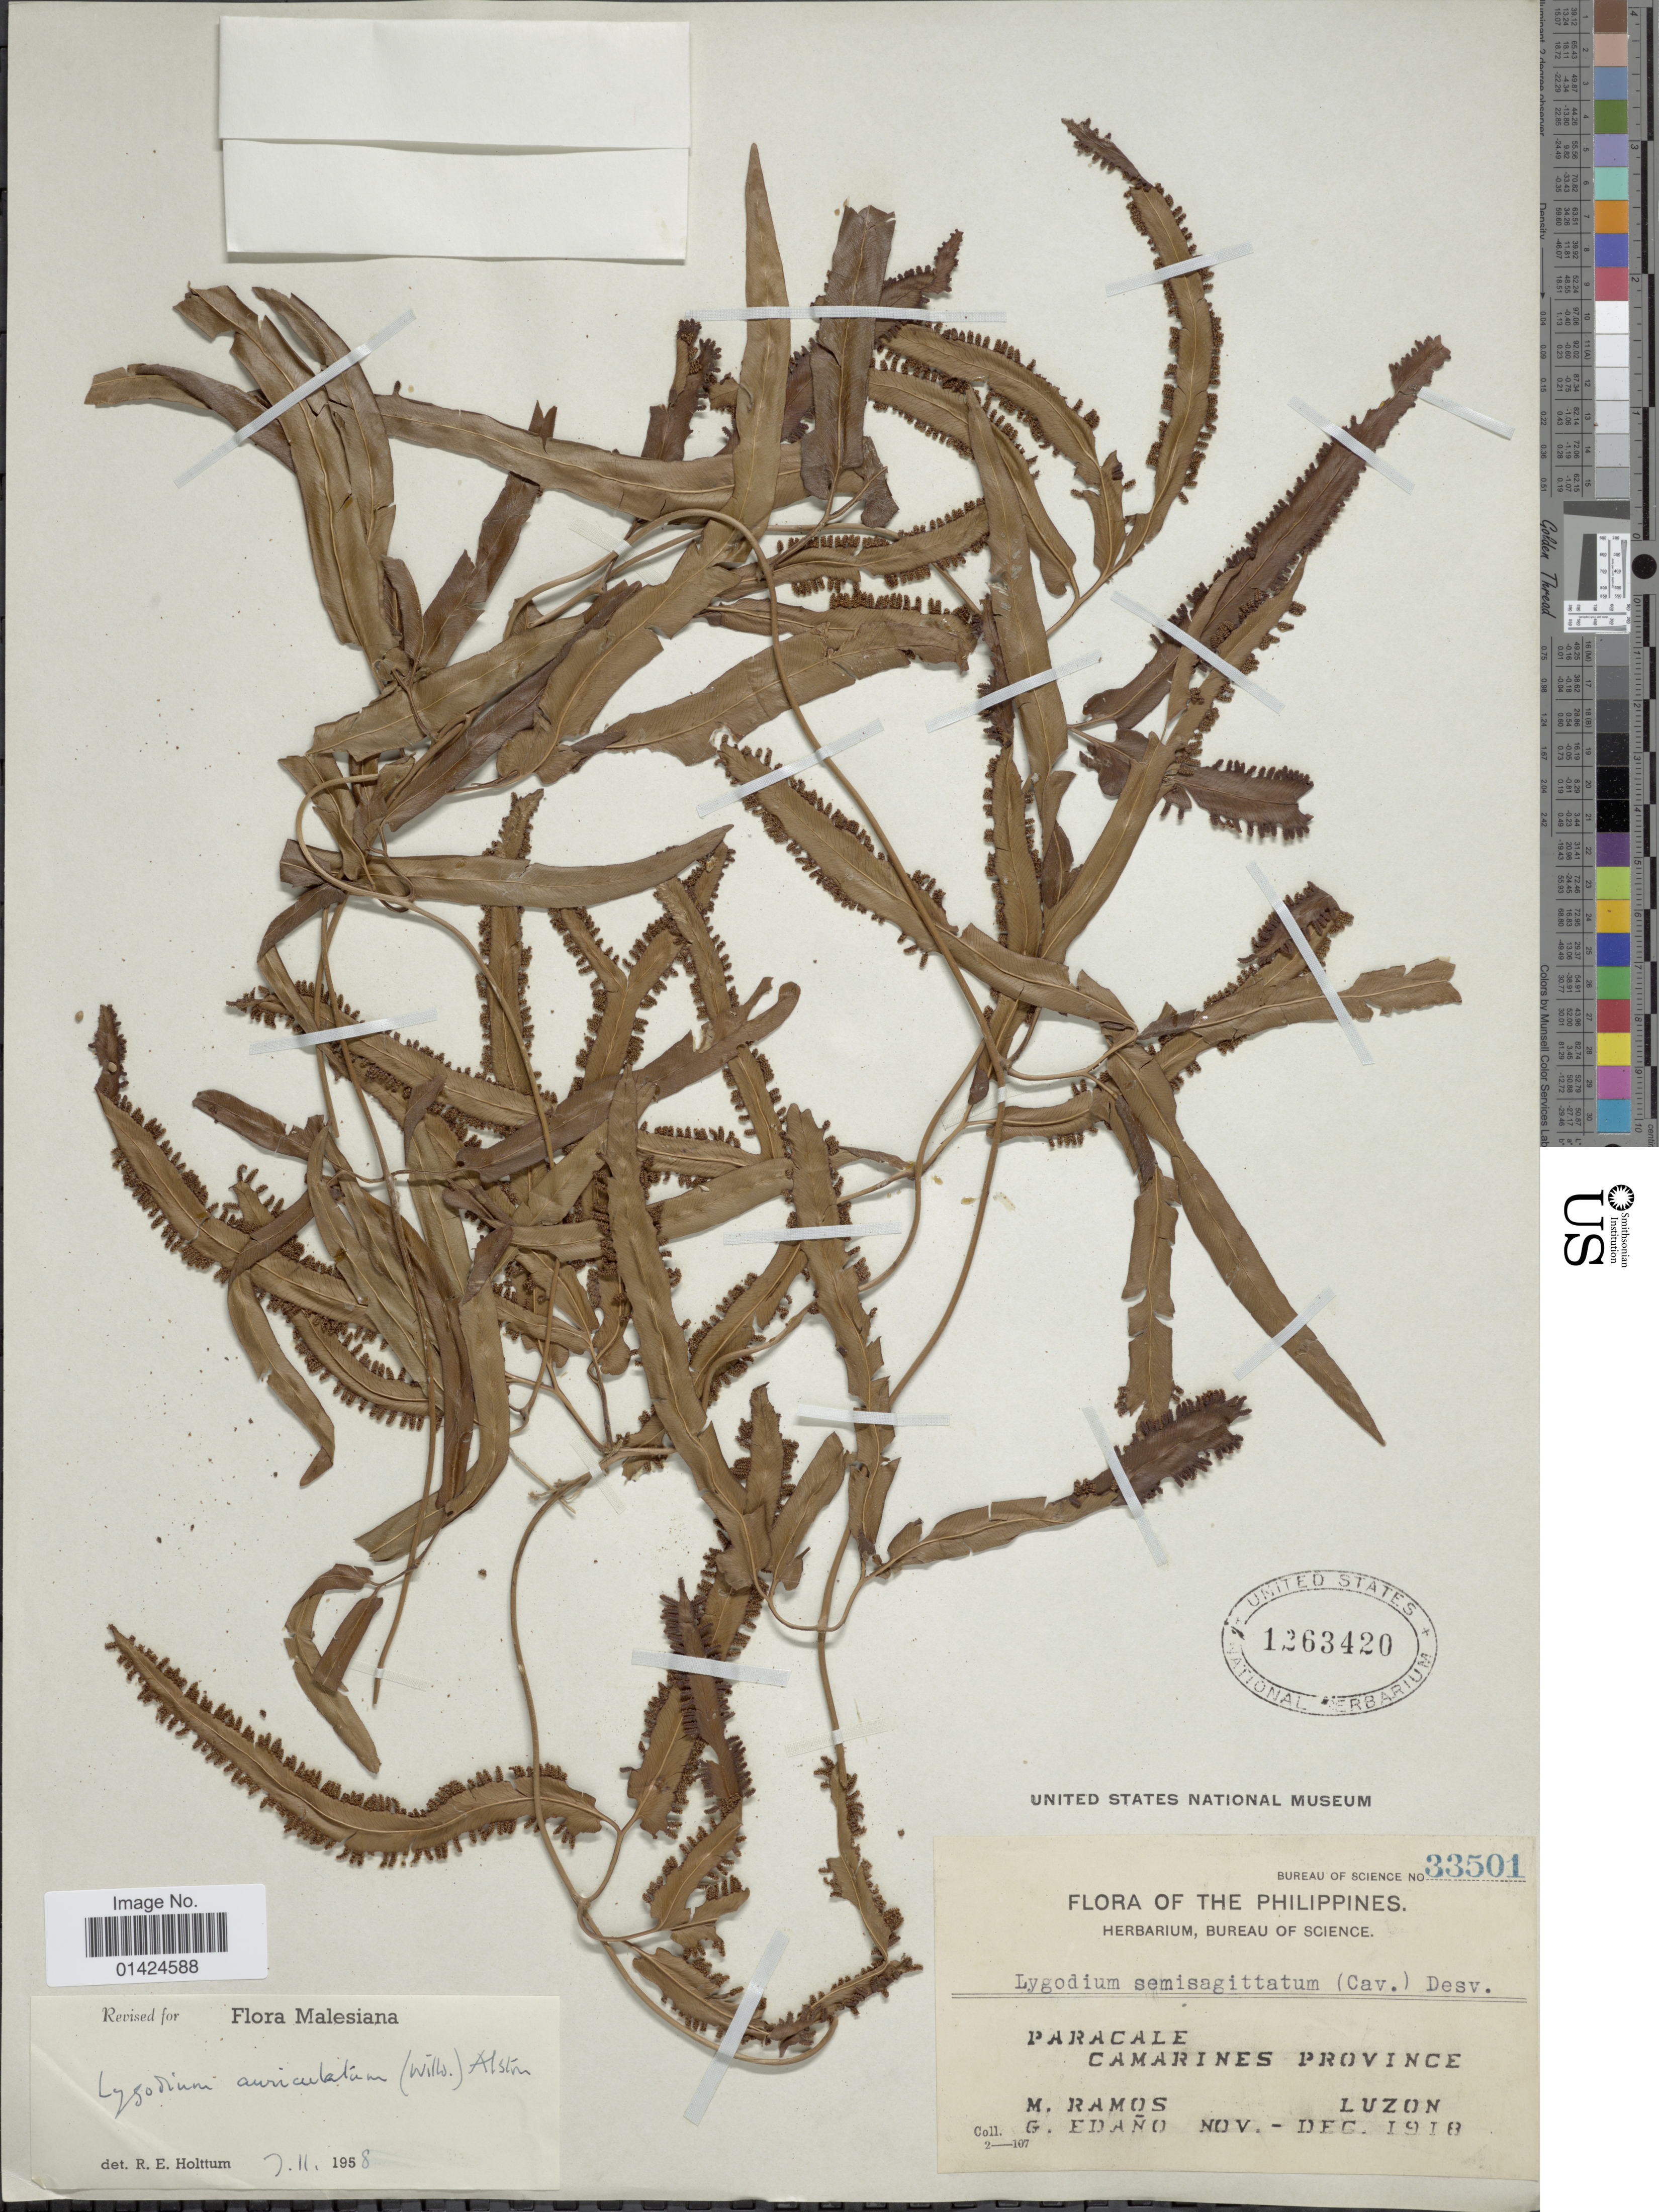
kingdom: Plantae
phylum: Tracheophyta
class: Polypodiopsida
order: Schizaeales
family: Lygodiaceae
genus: Lygodium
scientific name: Lygodium auriculatum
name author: (Willd.) Alston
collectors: M. Ramos & G. Edaño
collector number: Bureau of Science 33501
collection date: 1918-11/1918-12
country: Philippines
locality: Luzon. Paracale. Camarines Province.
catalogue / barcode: US 1263420